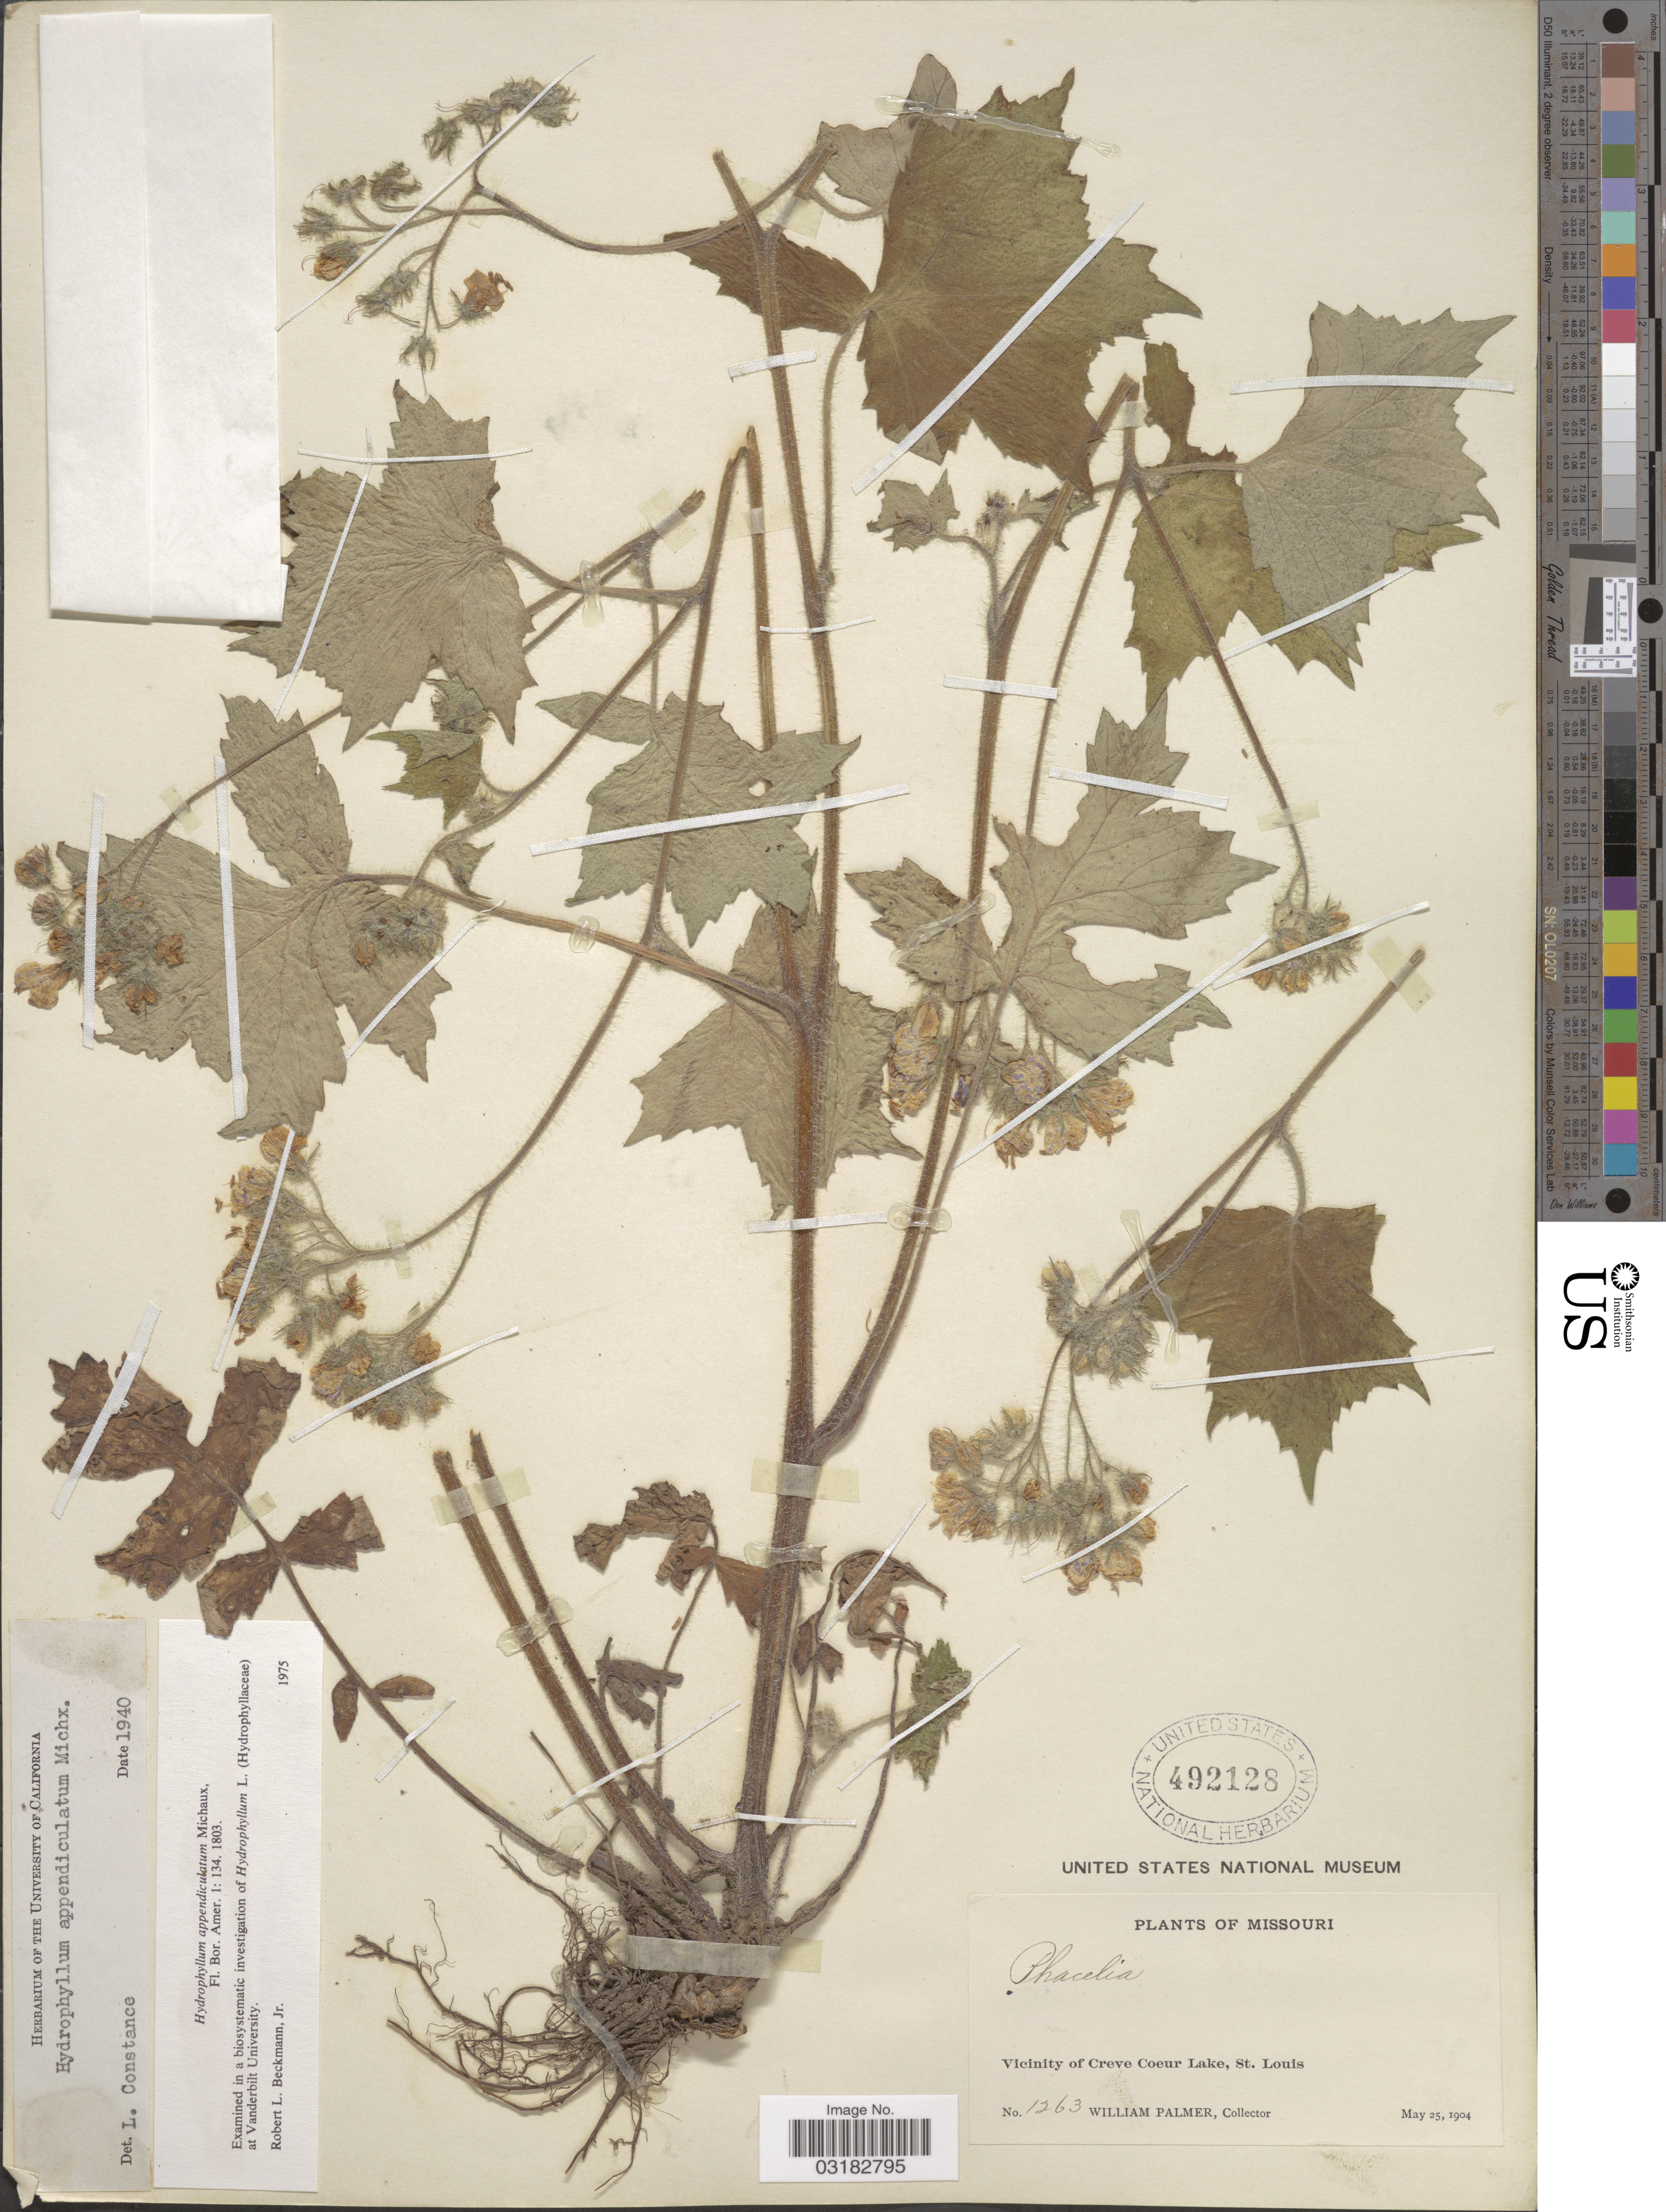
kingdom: Plantae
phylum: Tracheophyta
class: Magnoliopsida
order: Boraginales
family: Hydrophyllaceae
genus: Hydrophyllum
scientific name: Hydrophyllum appendiculatum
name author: Michx.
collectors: W. Palmer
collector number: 1263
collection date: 1904-05-25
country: United States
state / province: Missouri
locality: Vicinity of Creve Coeur Lake, St. Louis.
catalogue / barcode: US 492128